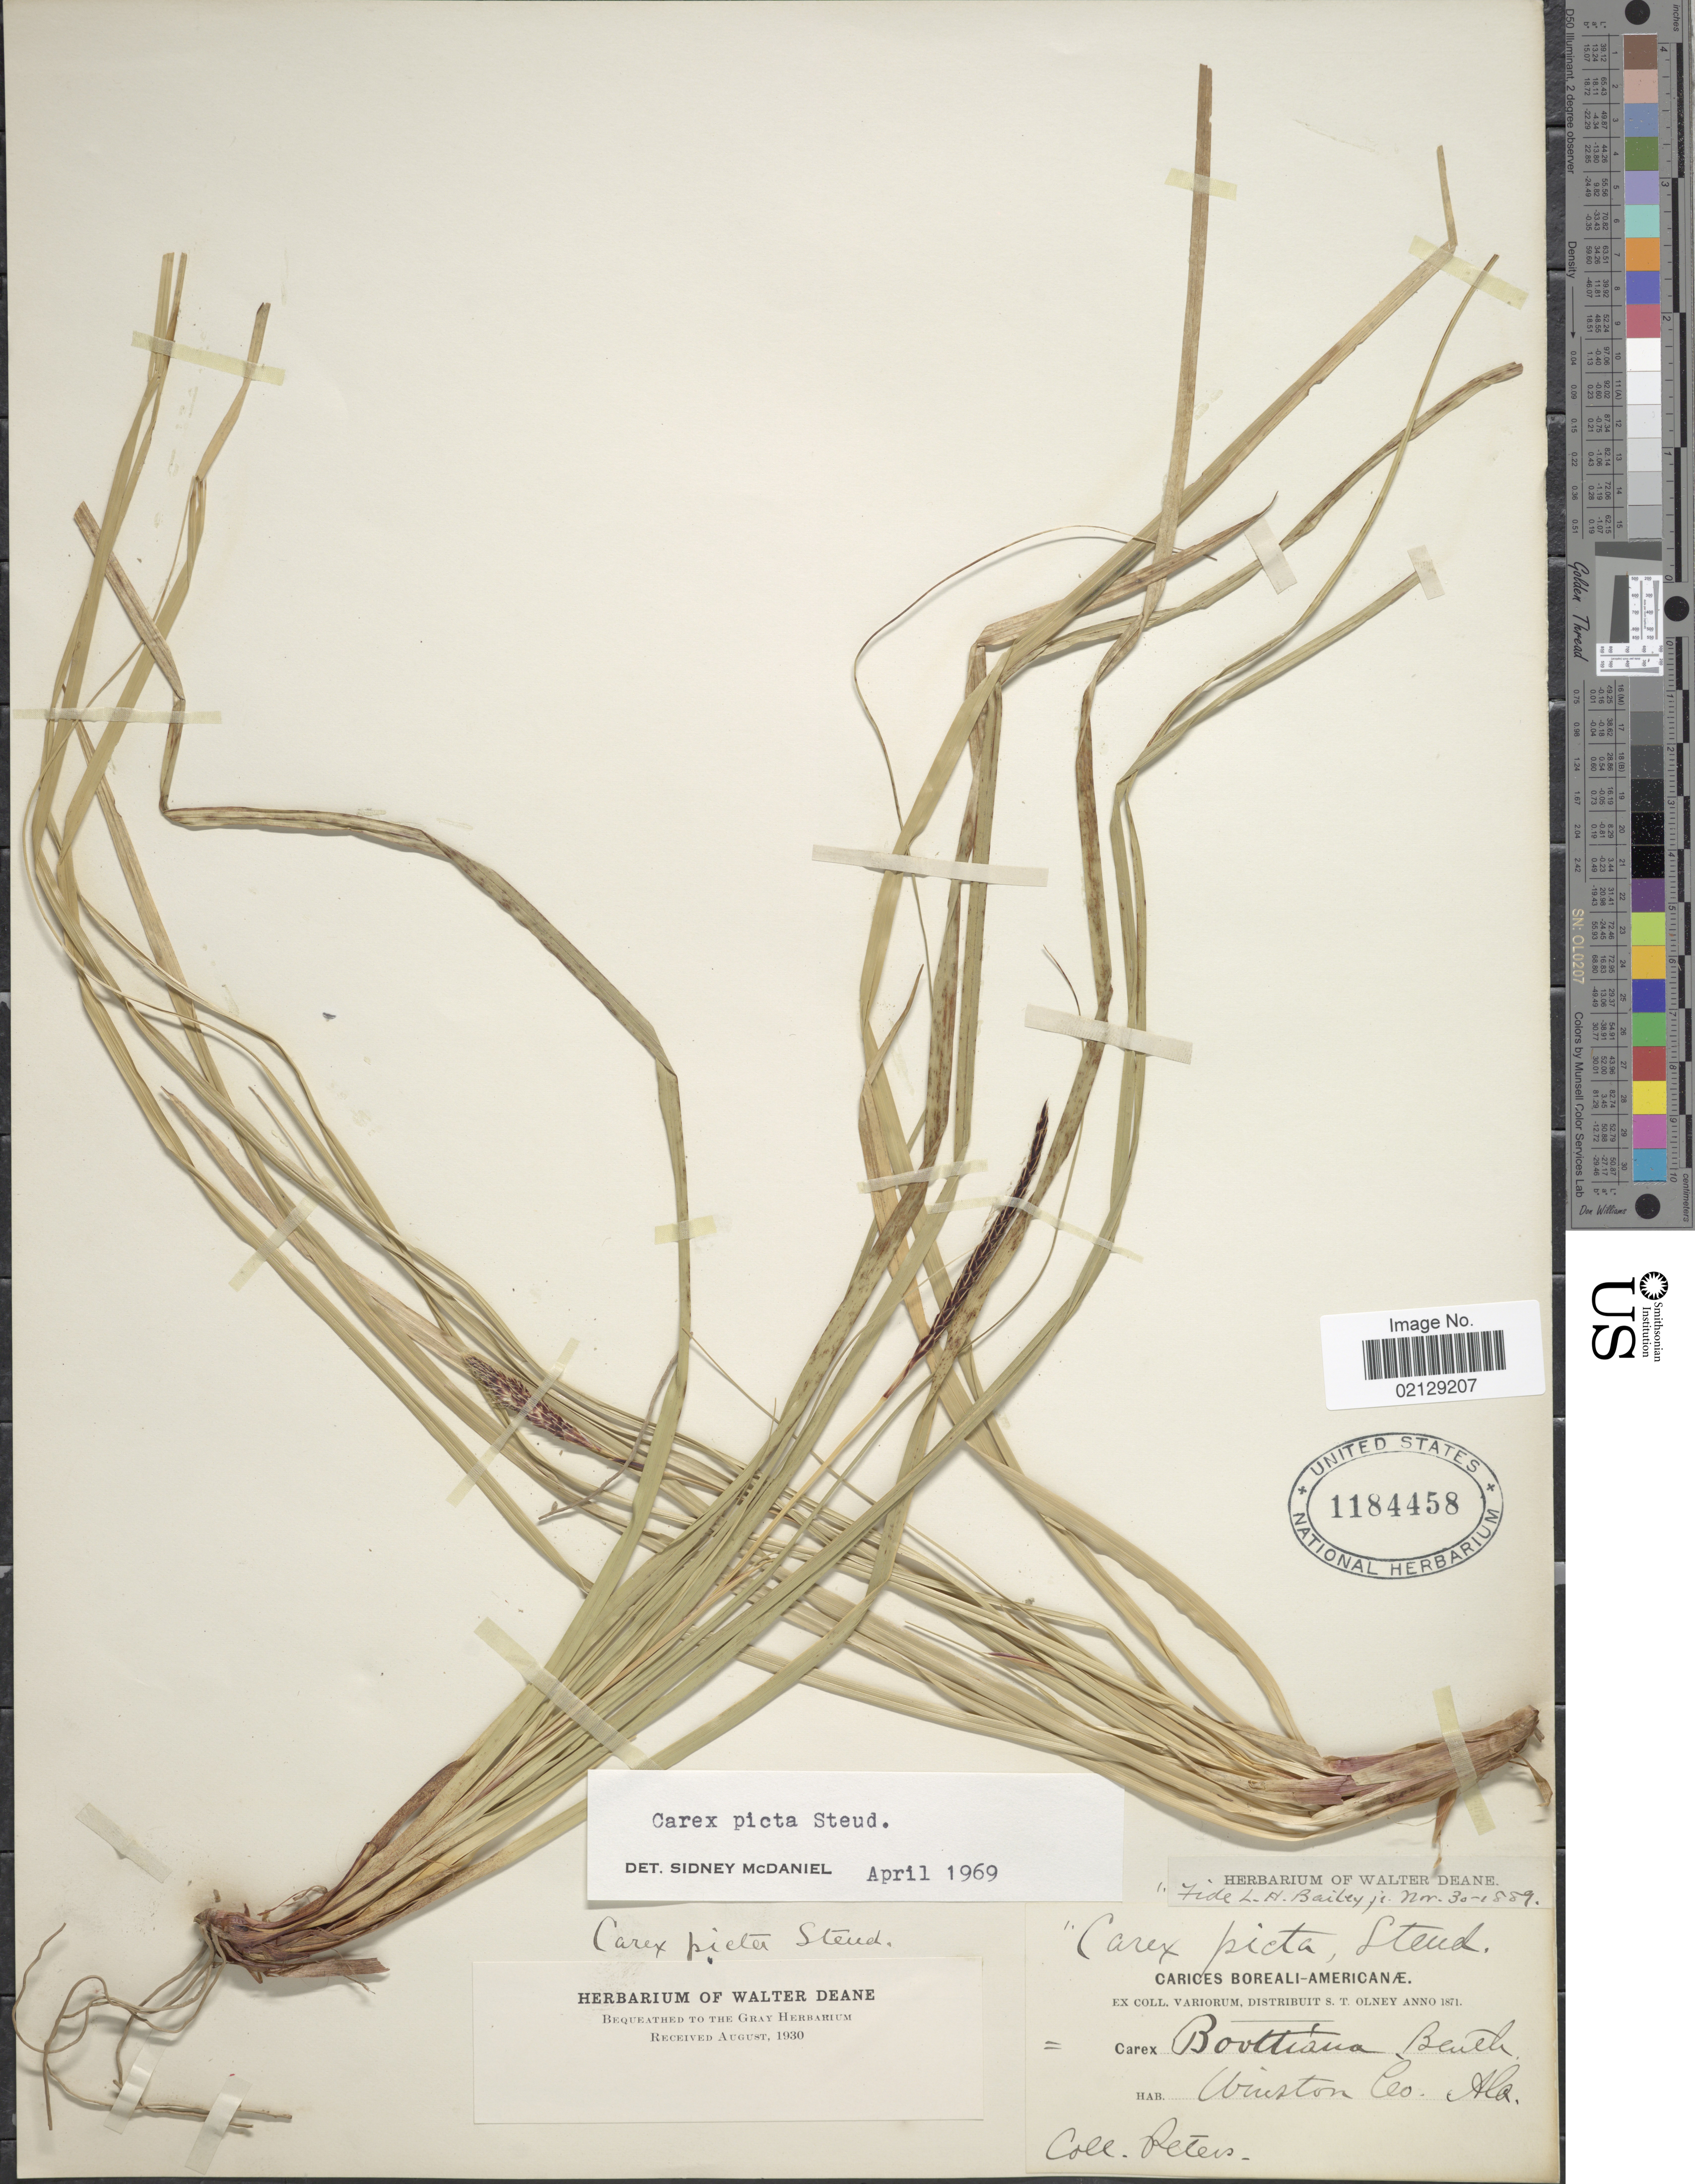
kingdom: Plantae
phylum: Tracheophyta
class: Liliopsida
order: Poales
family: Cyperaceae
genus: Carex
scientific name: Carex picta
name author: Steud.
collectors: -. Peters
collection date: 1871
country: United States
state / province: Alabama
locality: Winston Co.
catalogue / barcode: US 1184458